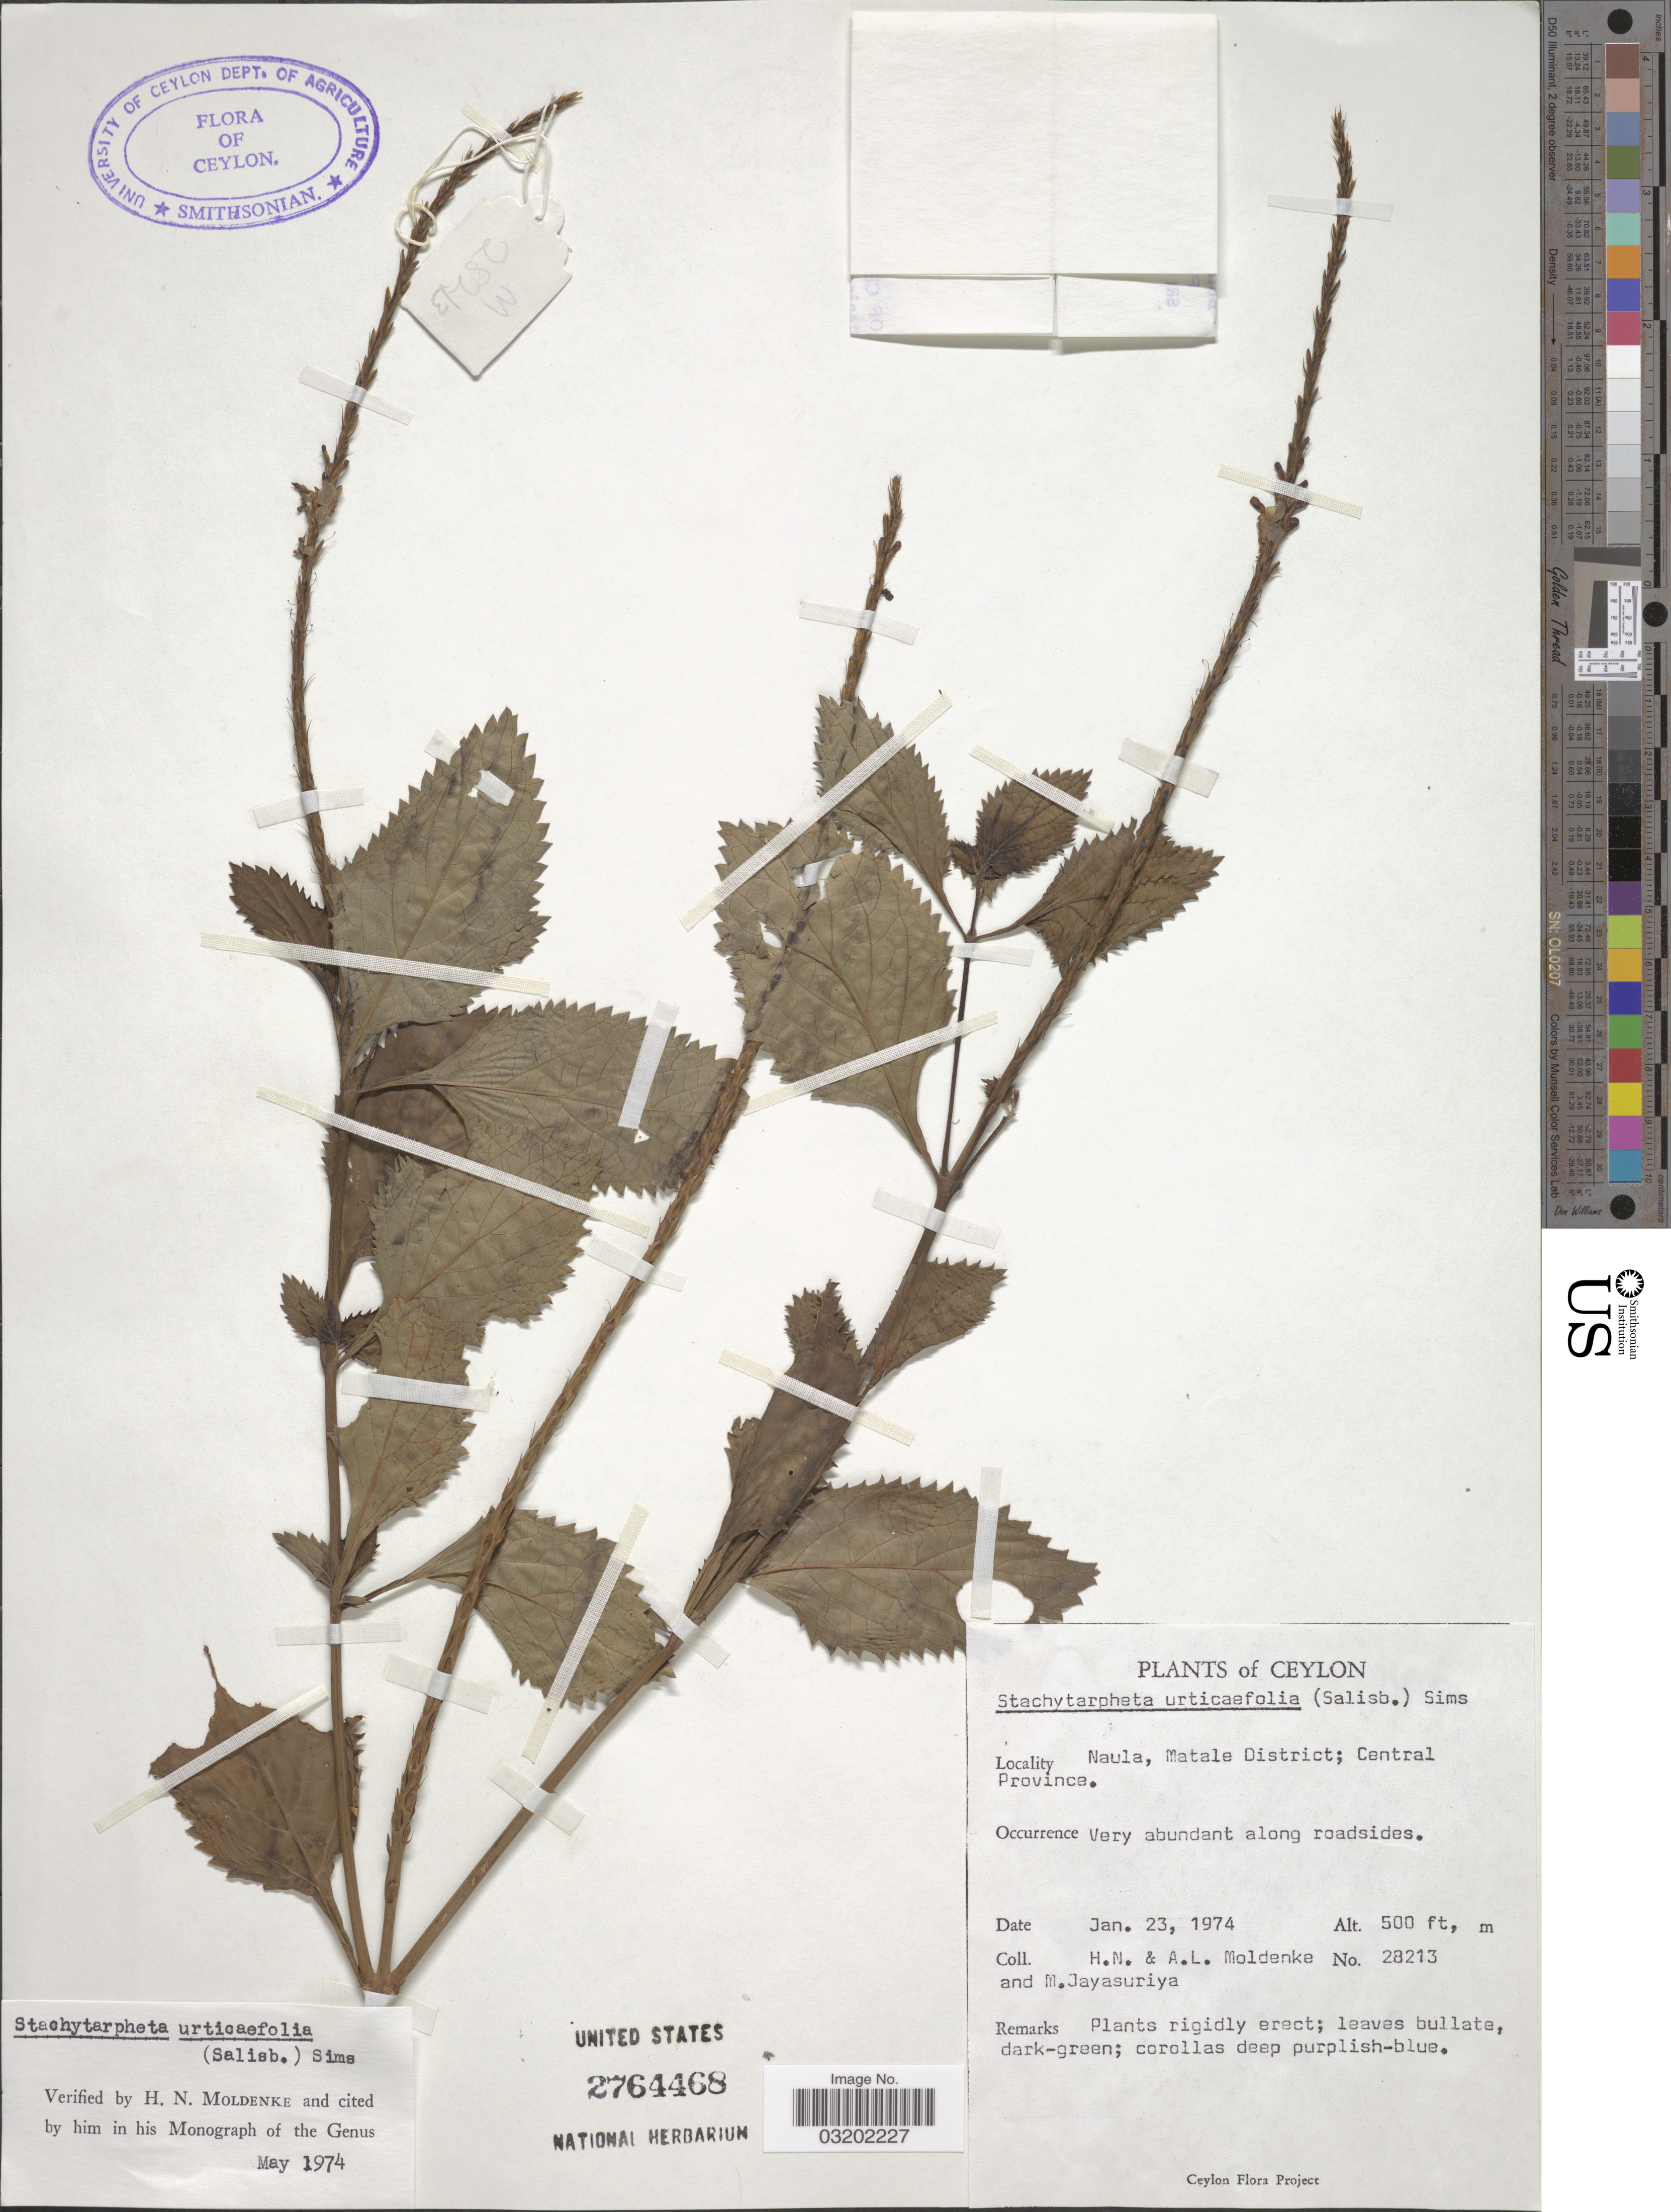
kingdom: Plantae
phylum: Tracheophyta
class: Magnoliopsida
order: Lamiales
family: Verbenaceae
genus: Stachytarpheta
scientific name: Stachytarpheta urticifolia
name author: Sims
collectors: H. N. Moldenke, A. L. Moldenke & M. Jayasuriya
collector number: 28213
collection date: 1974-01-23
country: Sri Lanka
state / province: Central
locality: Ceylon. Naula, Matale District.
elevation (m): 152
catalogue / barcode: US 2764468